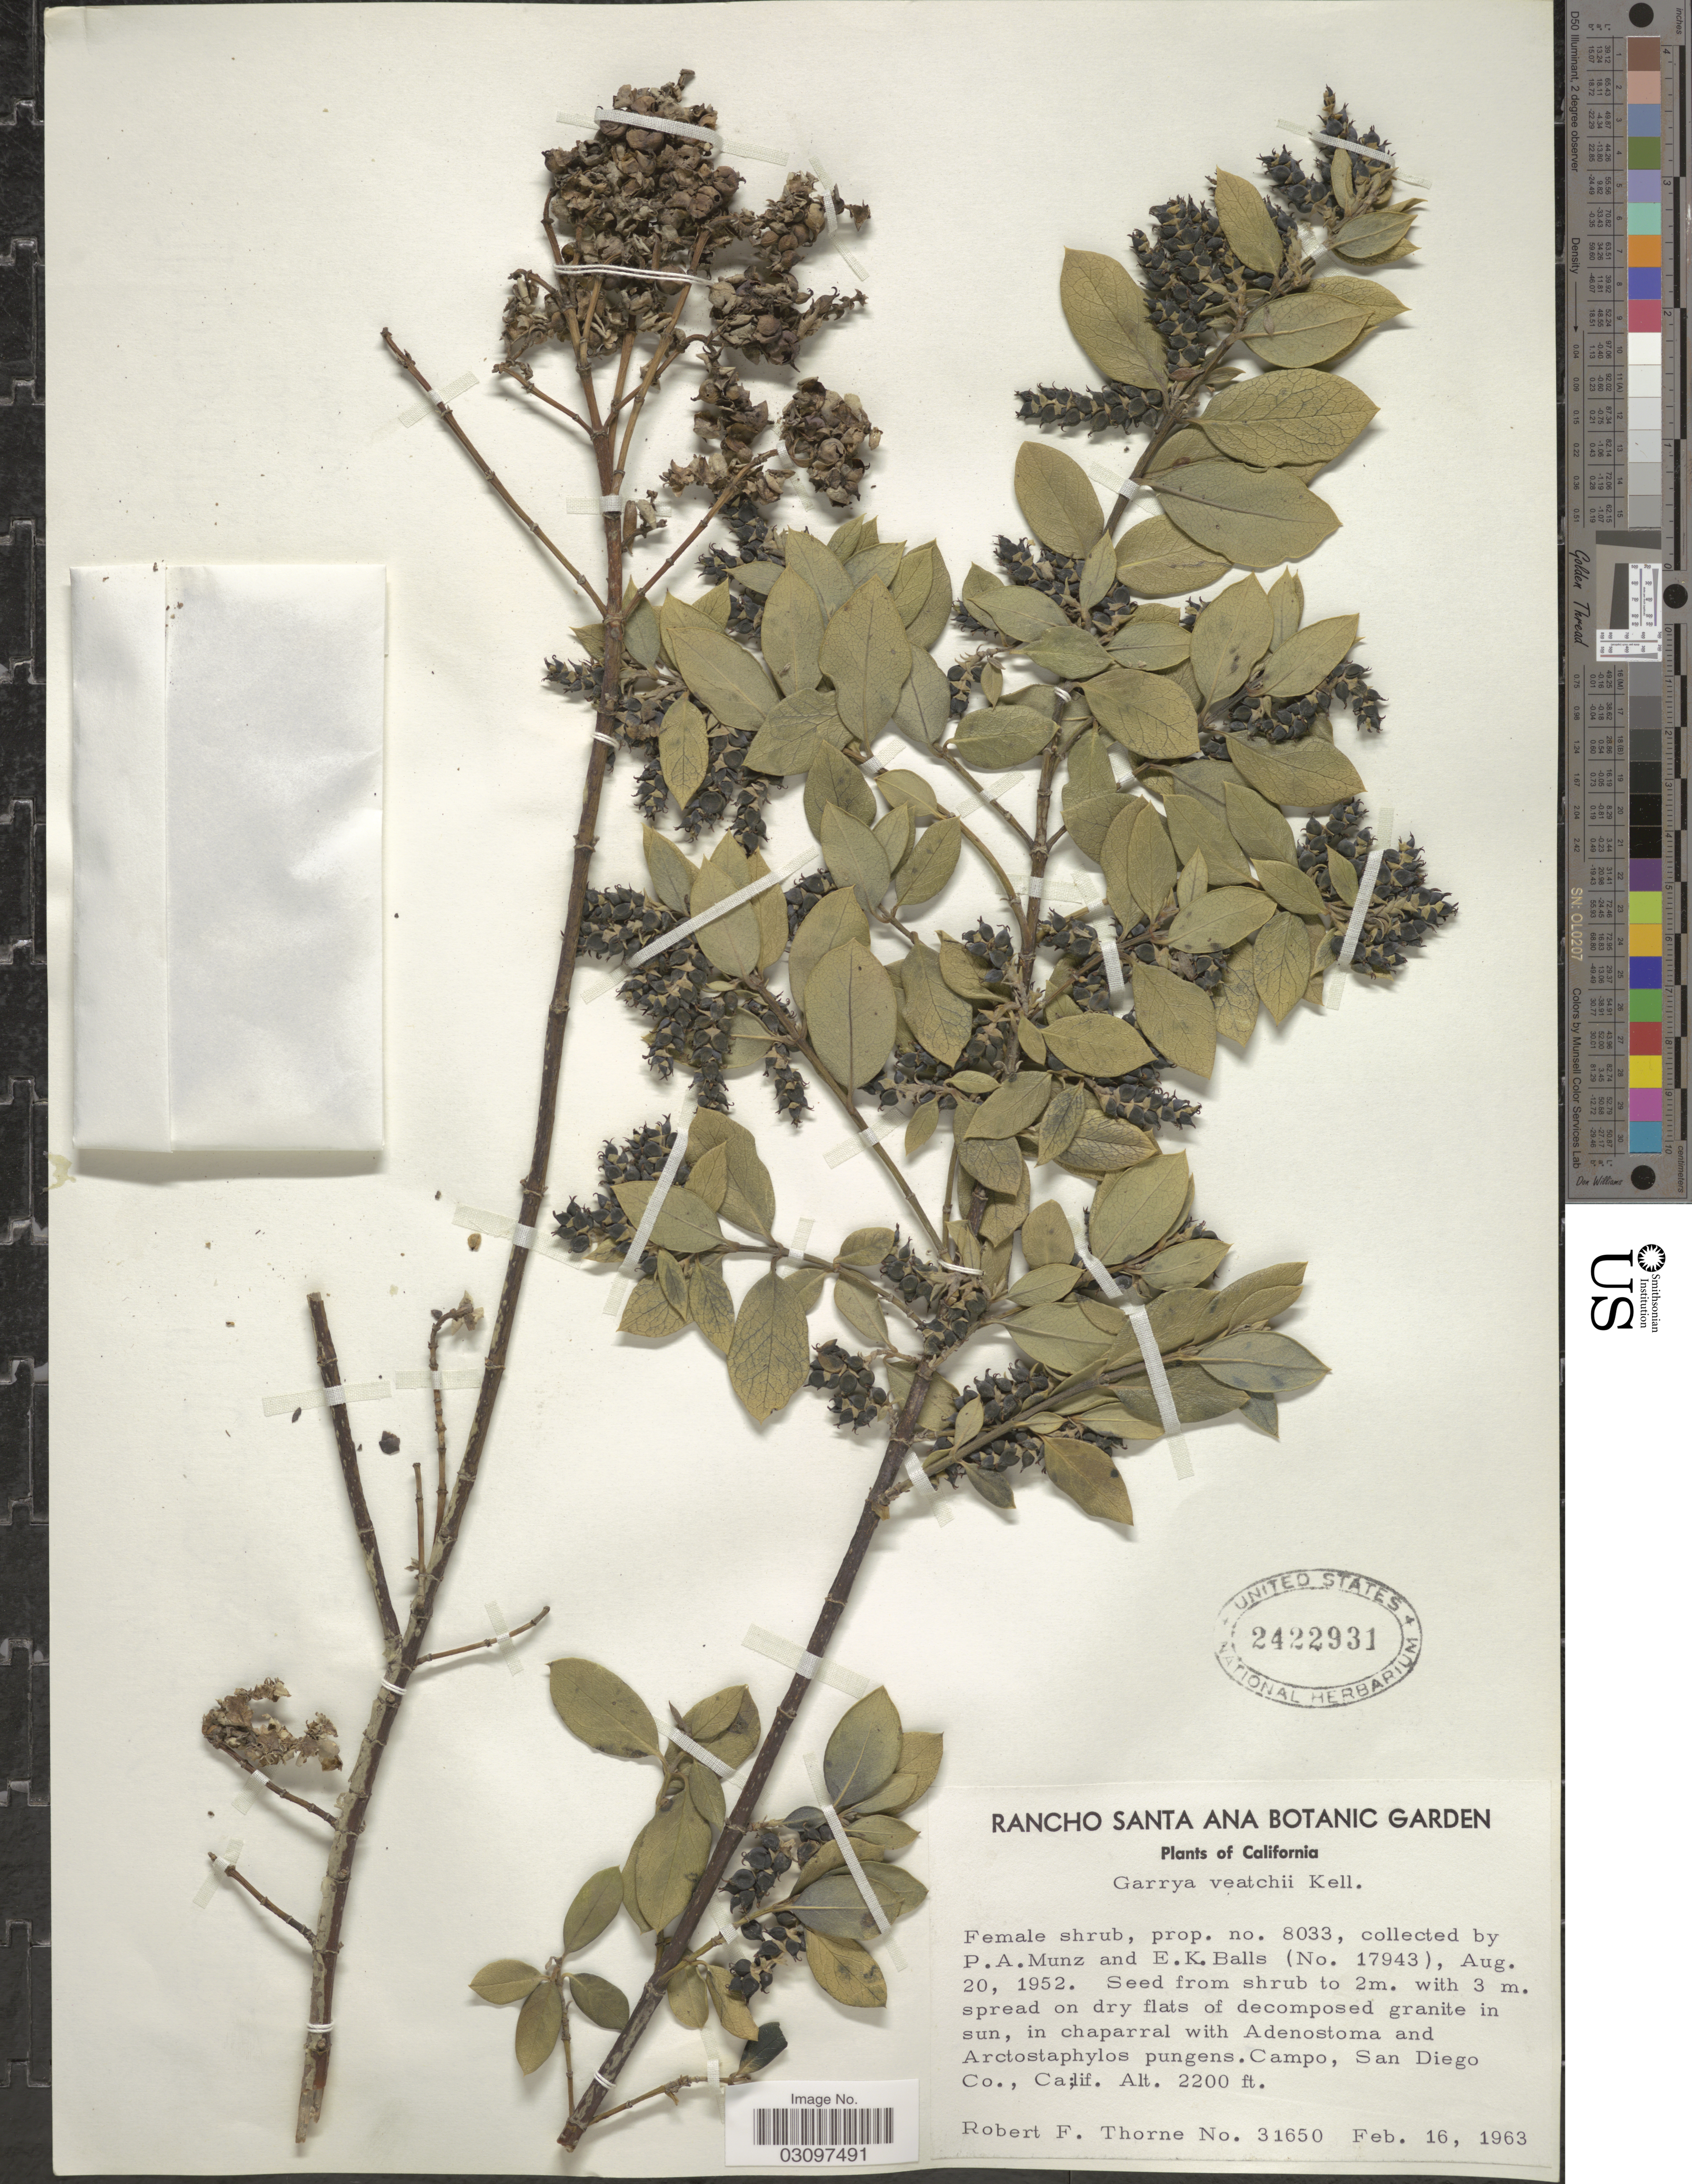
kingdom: Plantae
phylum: Tracheophyta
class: Magnoliopsida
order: Garryales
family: Garryaceae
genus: Garrya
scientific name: Garrya veatchii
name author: Kellogg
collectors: R. F. Thorne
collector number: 31650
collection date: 1963-02-16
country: United States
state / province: California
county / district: Orange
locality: Rancho Santa Ana Botanic Garden.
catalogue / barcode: US 2422931